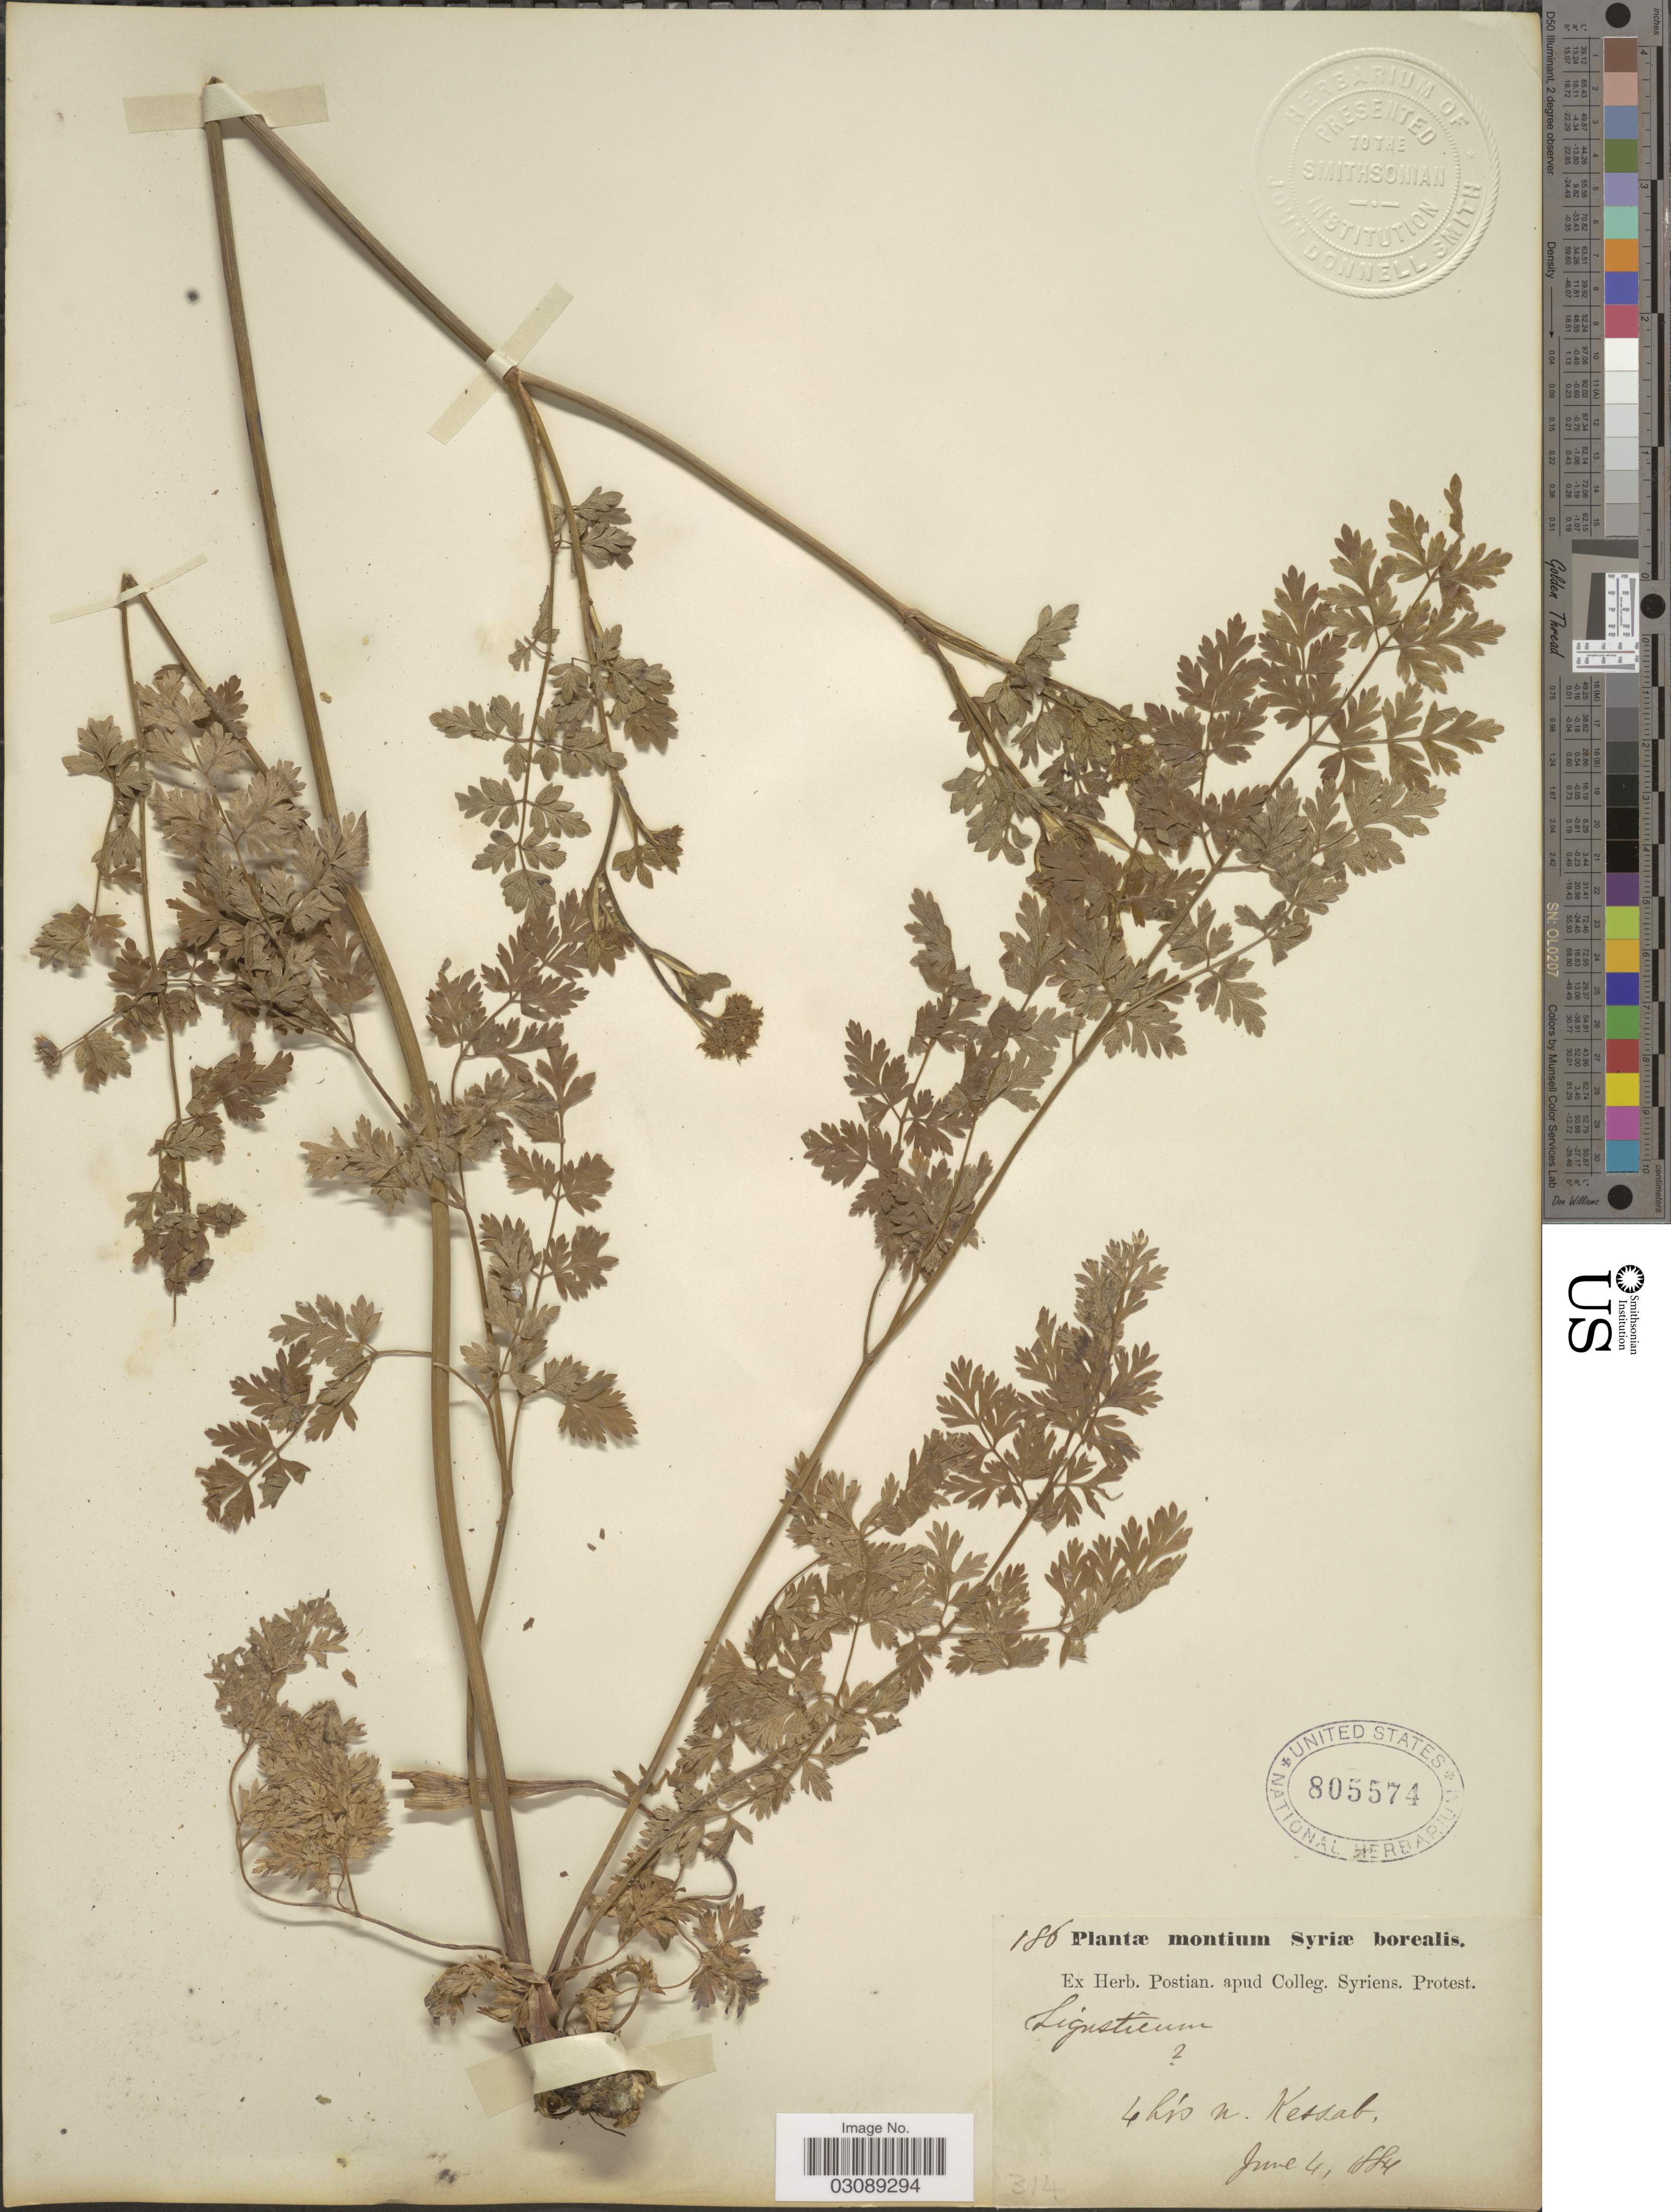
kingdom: Plantae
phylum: Tracheophyta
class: Magnoliopsida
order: Apiales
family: Apiaceae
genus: Ligusticum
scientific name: Ligusticum sp.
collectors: ex herb. Postian. apud Colleg. Syriens. Protest. USE "Fannie P. A. Shepard" (10308853) AS PRIMARY COLLECTOR INSTEAD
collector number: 186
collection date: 1884-06-04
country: Syria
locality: Montium Syriæ borealis. 4his [interpreted] n. Kessab.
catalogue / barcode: US 805574